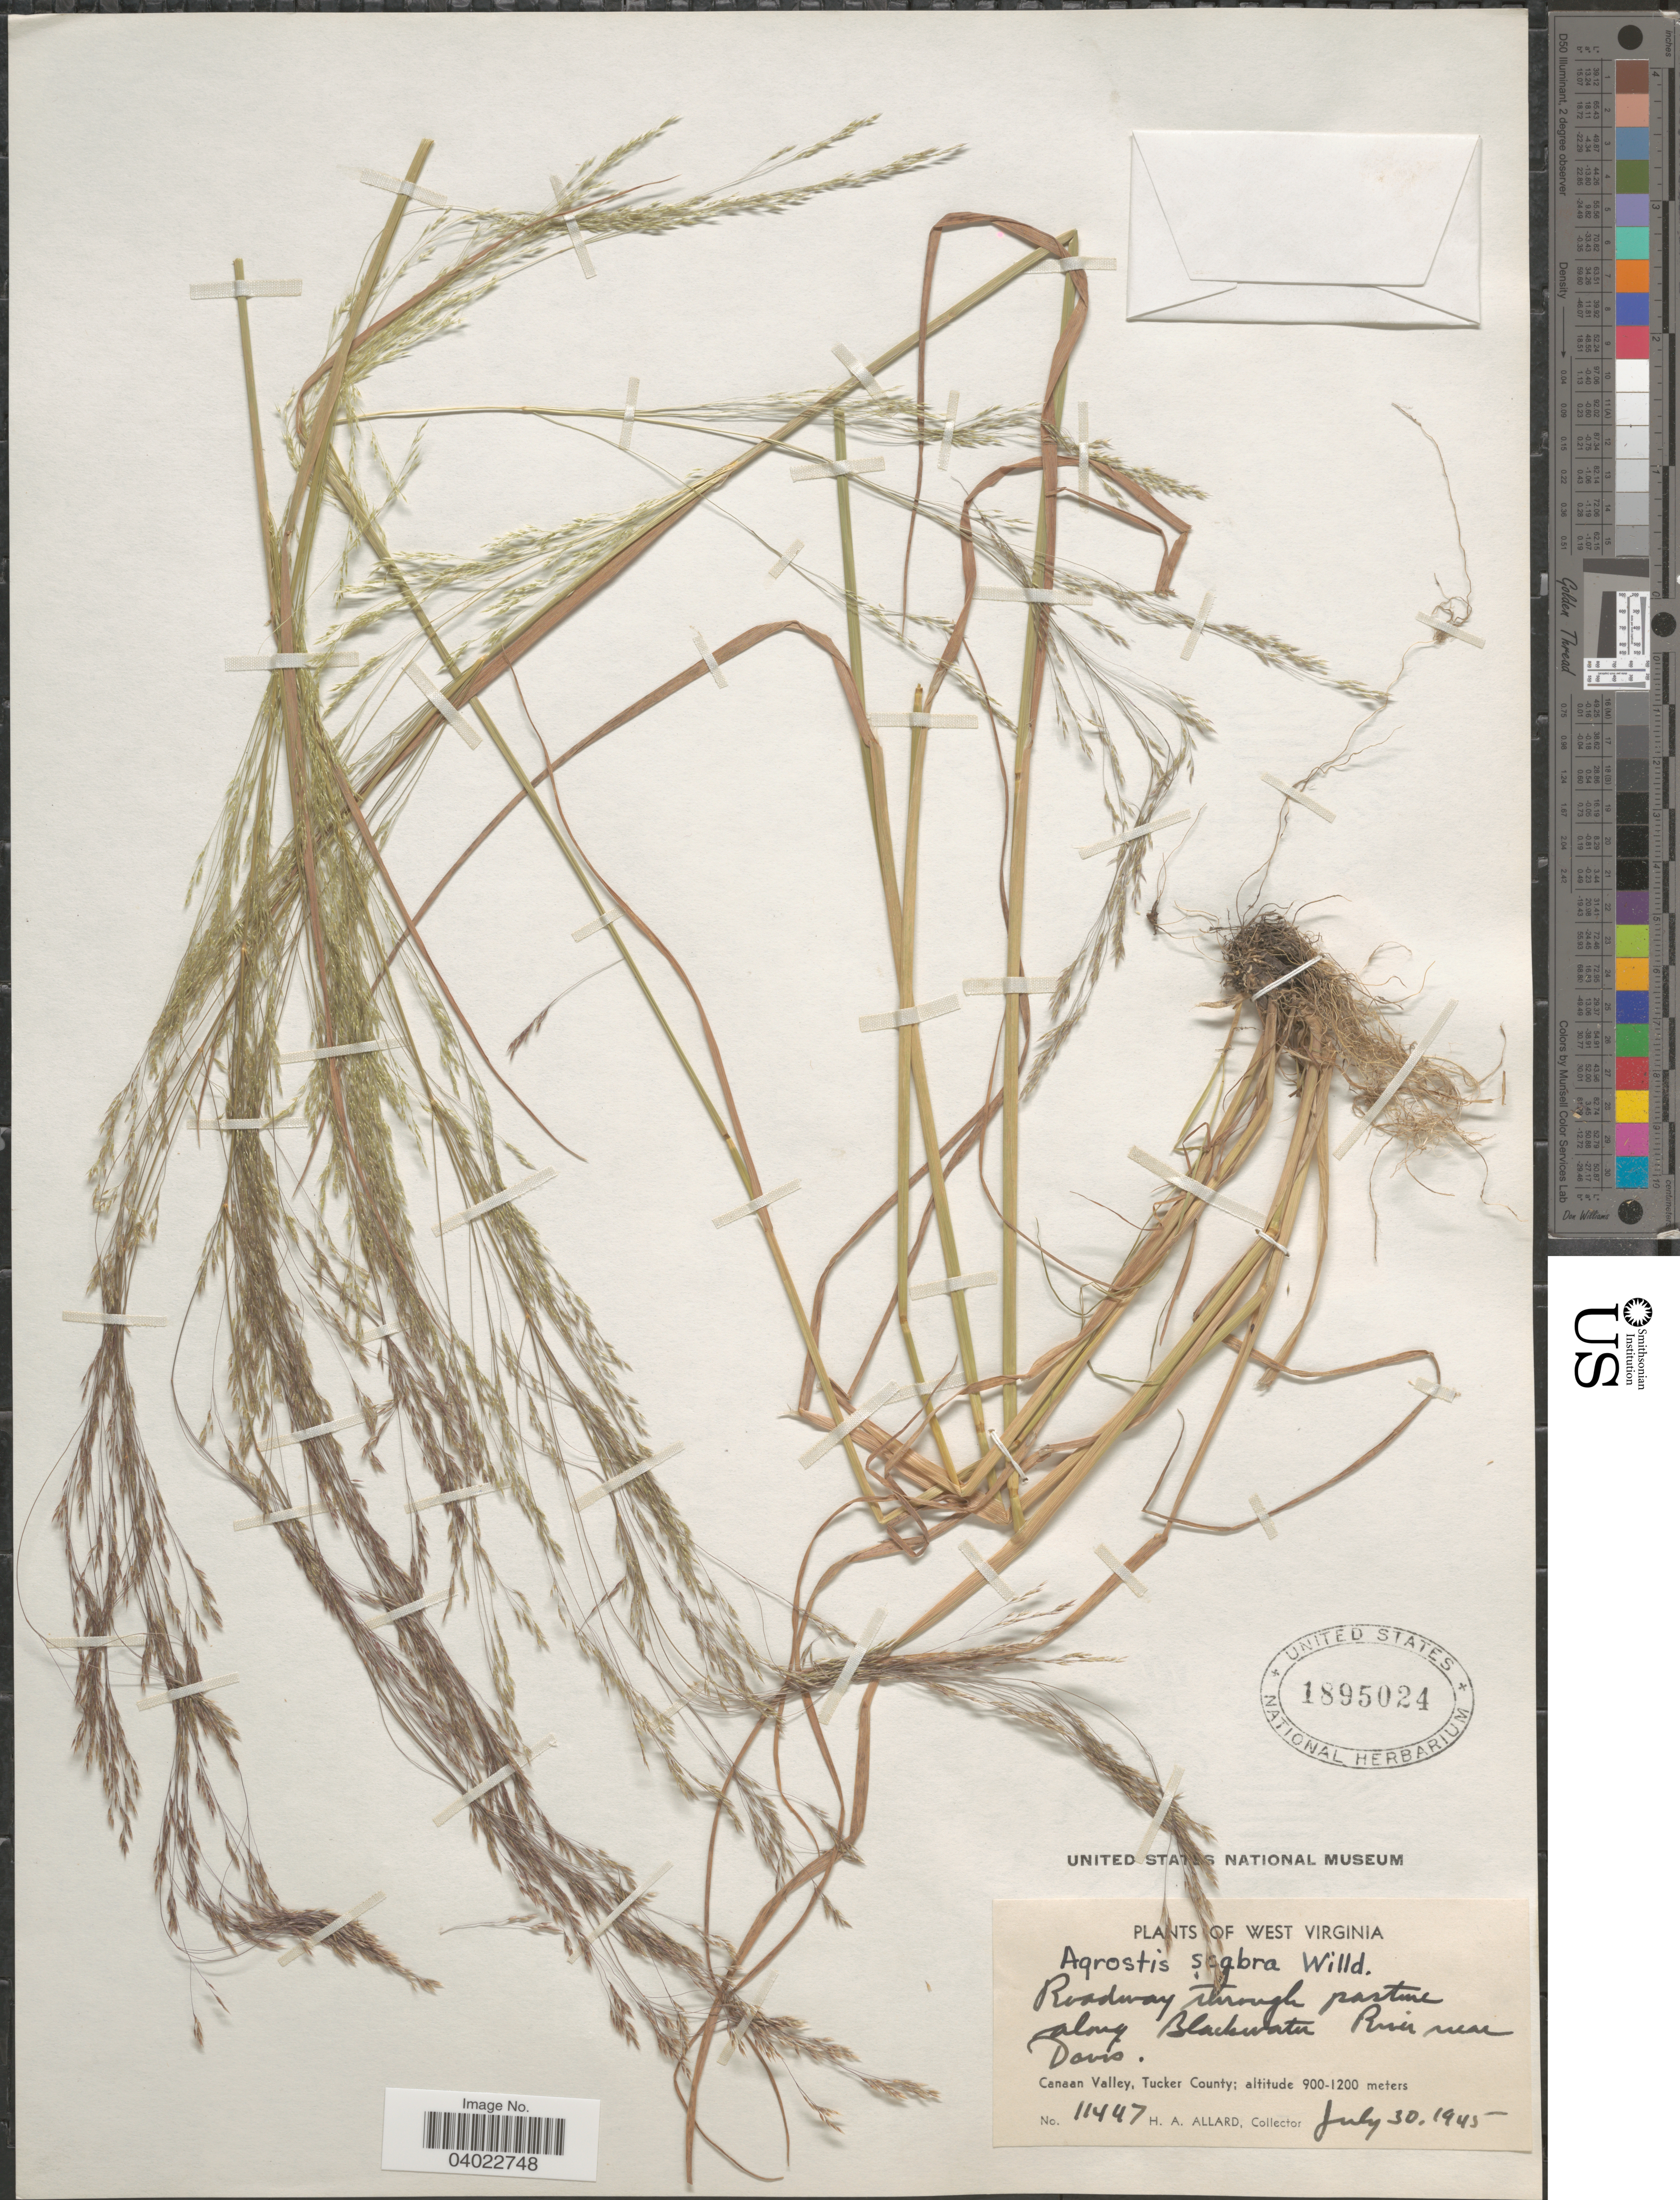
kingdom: Plantae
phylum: Tracheophyta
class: Liliopsida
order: Poales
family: Poaceae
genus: Agrostis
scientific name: Agrostis scabra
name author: Willd.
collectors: H. A. Allard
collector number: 11447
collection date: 1945-07-30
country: United States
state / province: West Virginia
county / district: Tucker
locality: Roadway through pasture along Blackwater River near Davis. Canaan Valley, Tucker County.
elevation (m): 900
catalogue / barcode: US 1895024